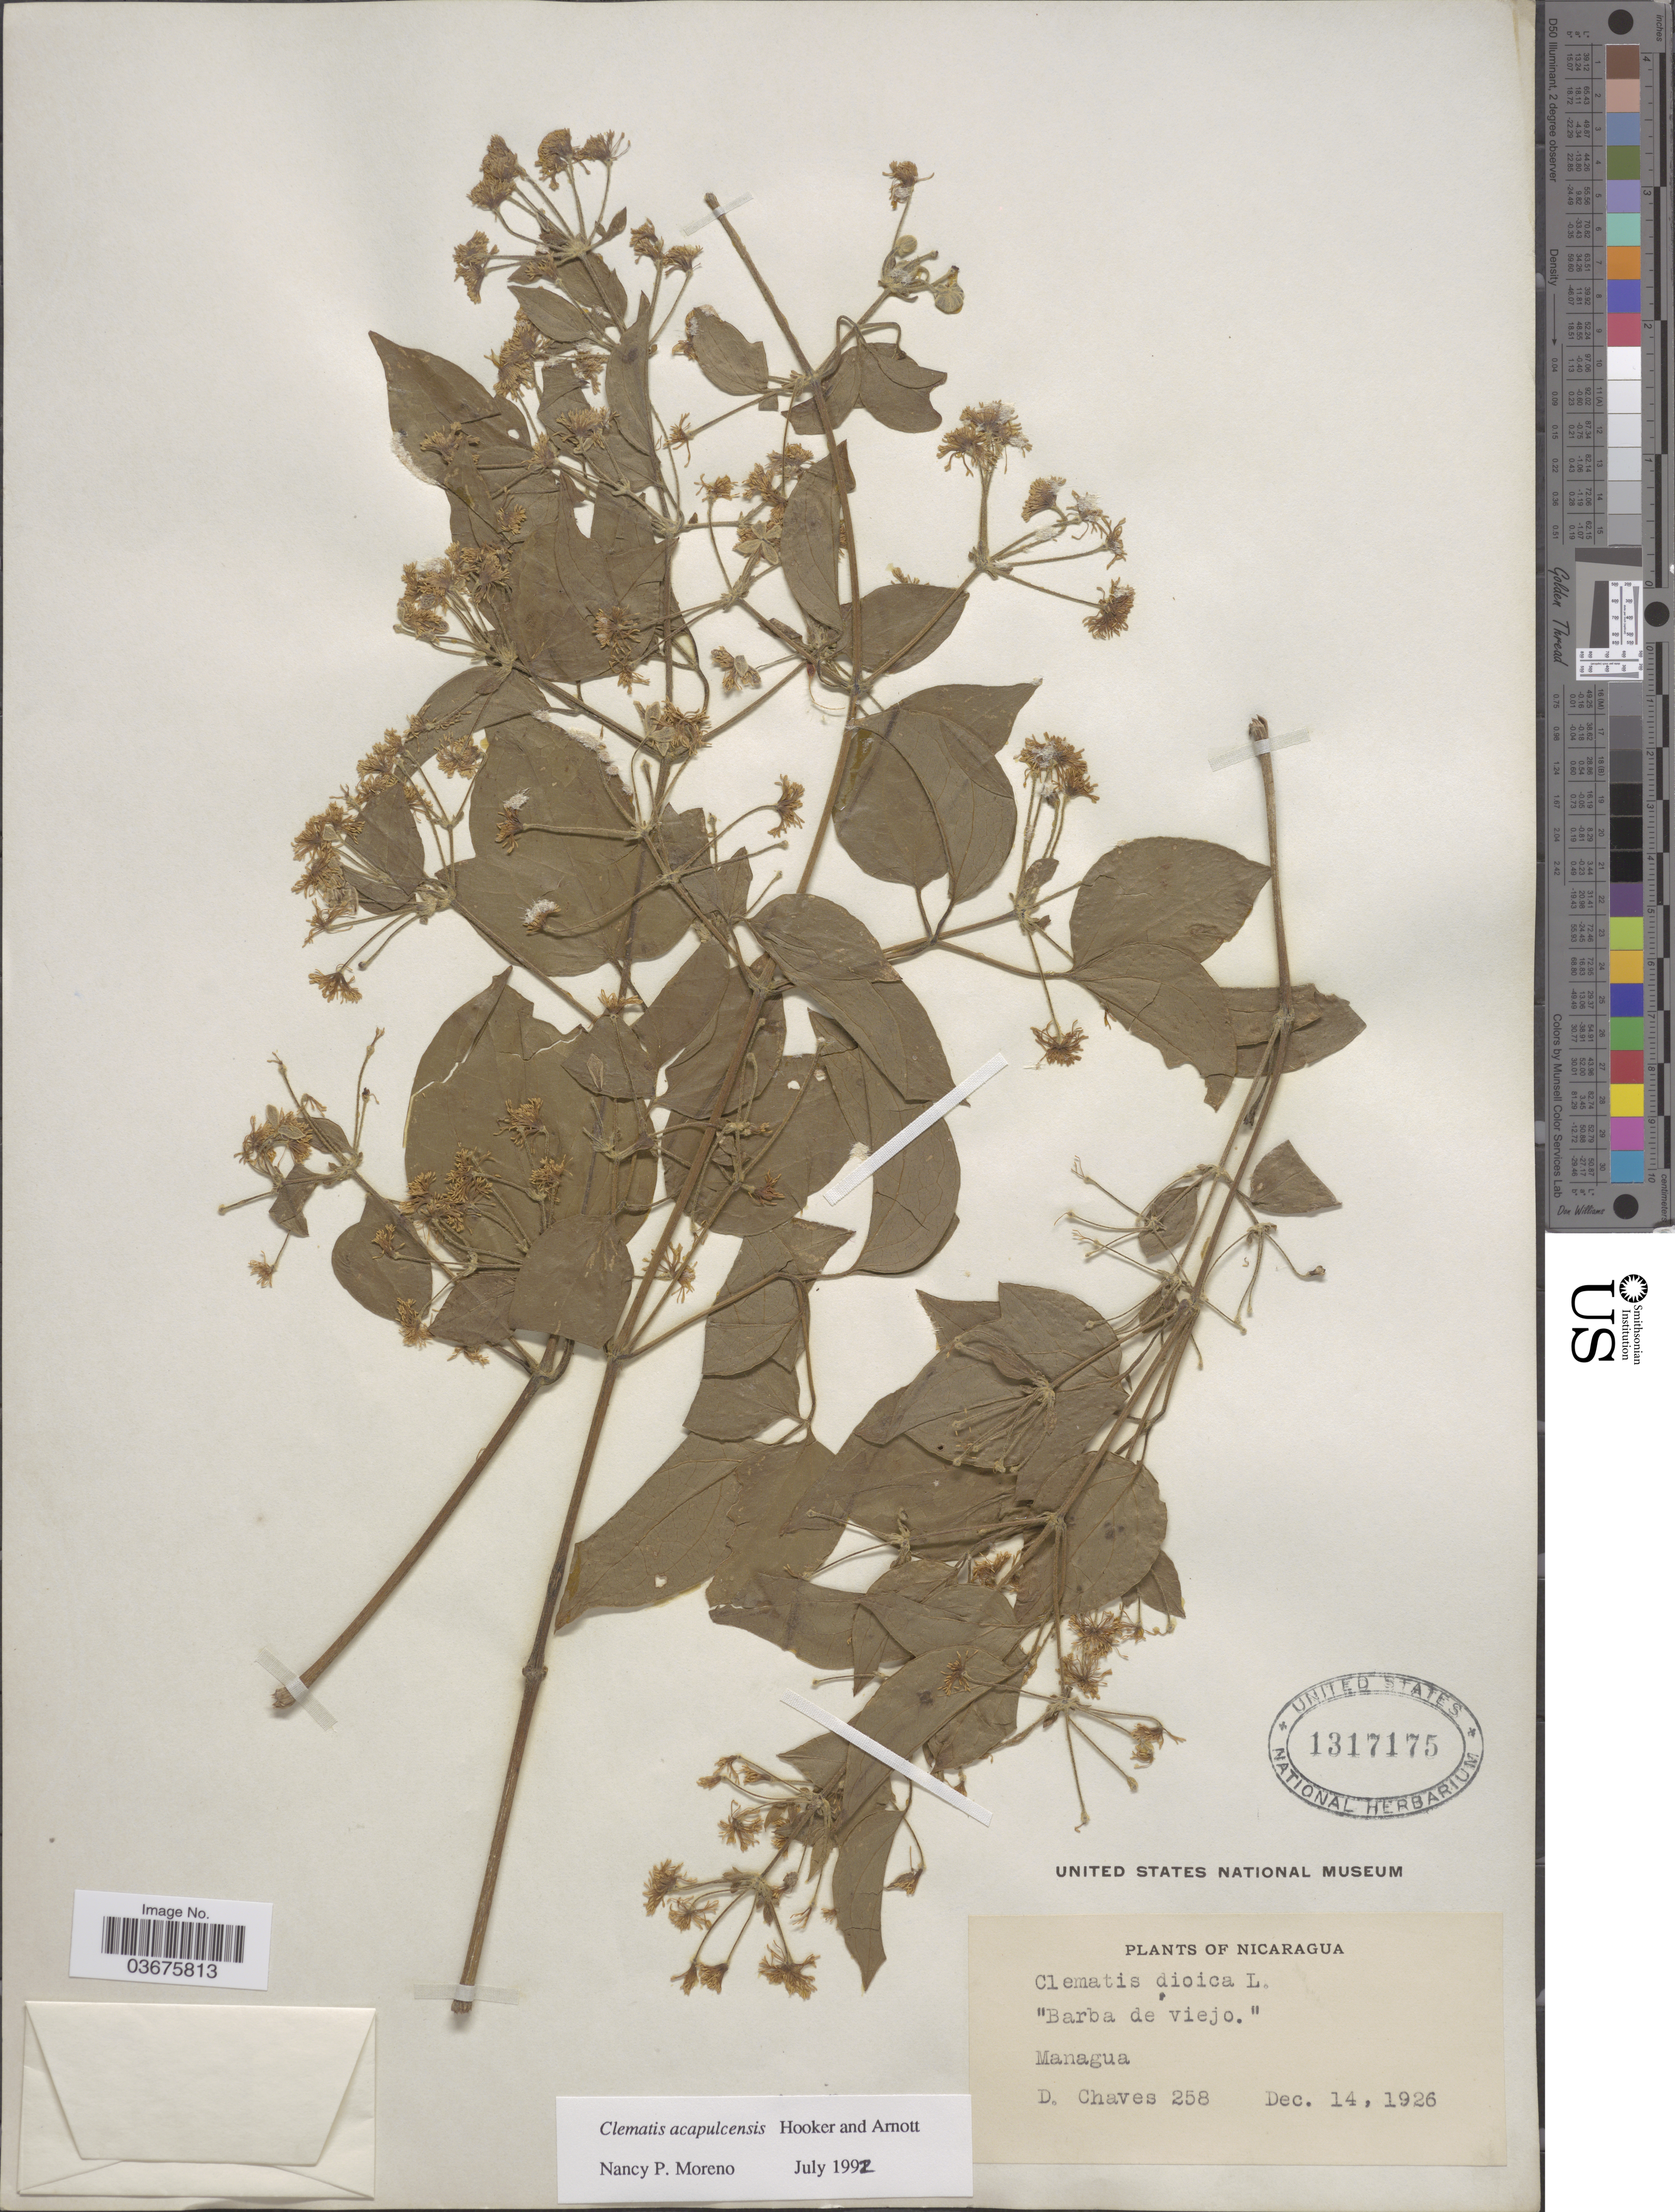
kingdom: Plantae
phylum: Tracheophyta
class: Magnoliopsida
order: Ranunculales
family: Ranunculaceae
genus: Clematis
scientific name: Clematis acapulcensis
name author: Hook. & Arn.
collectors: D. Chaves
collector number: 258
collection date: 1926-12-14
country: Nicaragua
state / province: Managua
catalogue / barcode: US 1317175